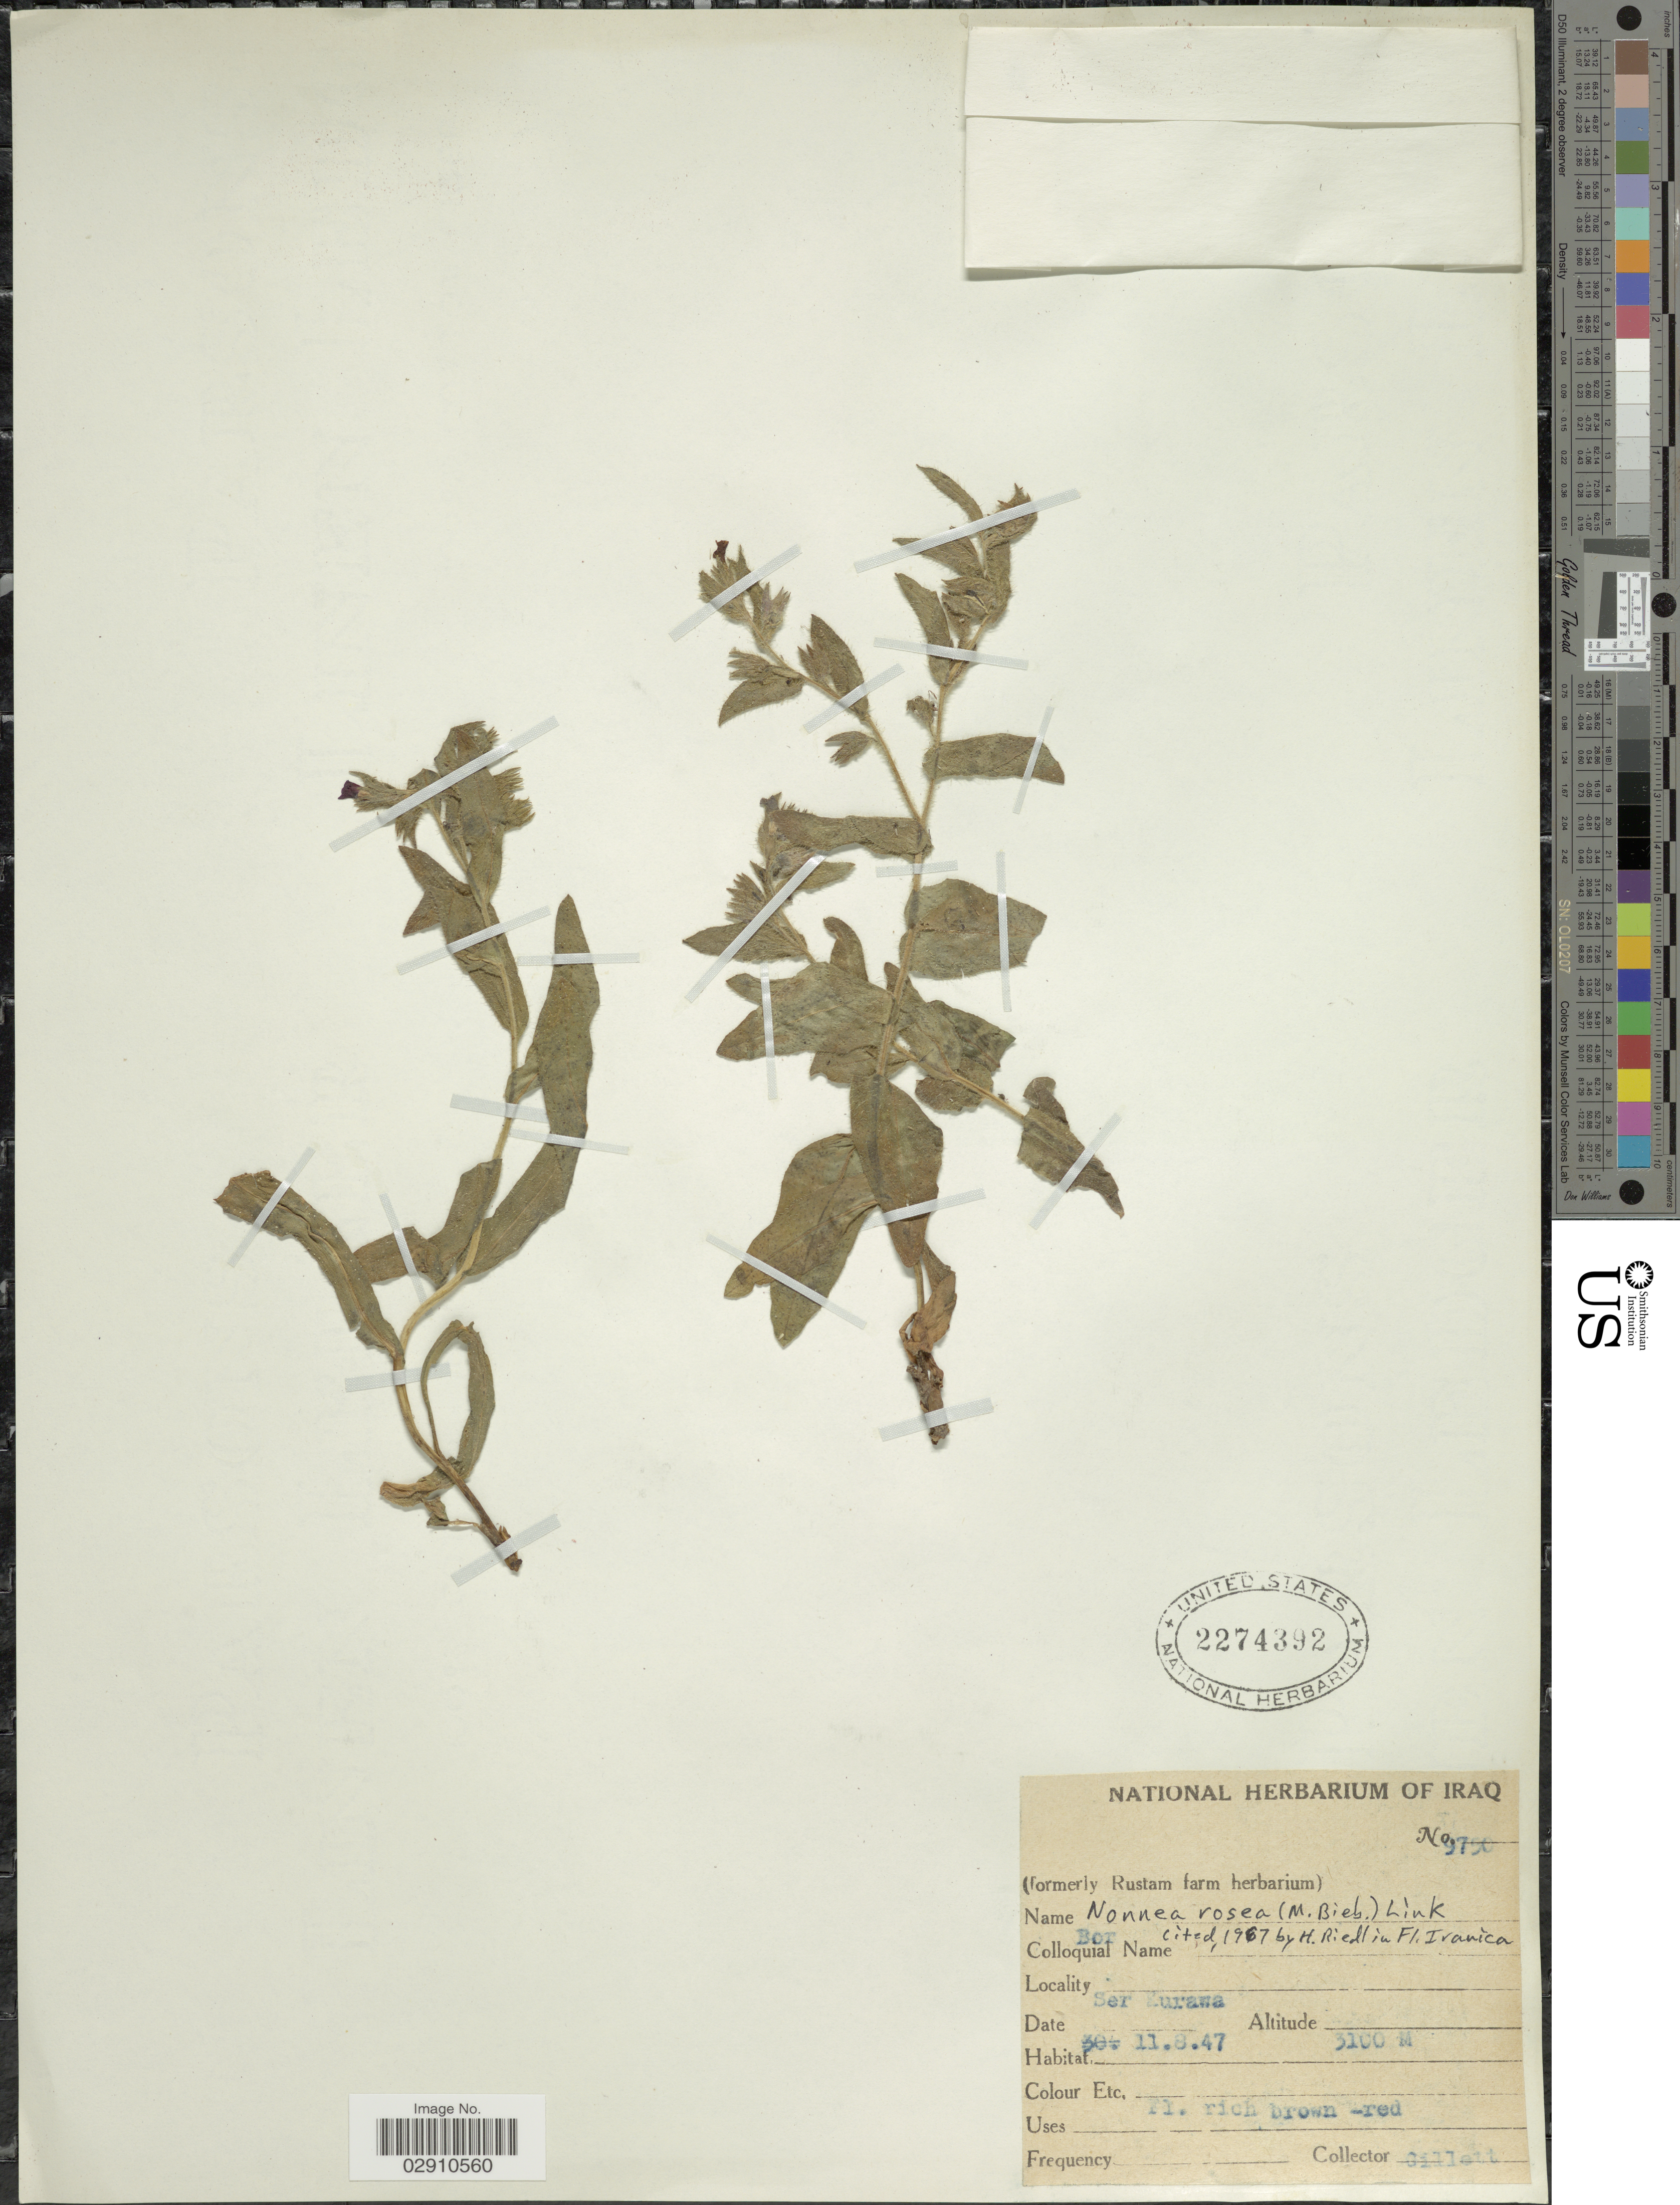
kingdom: Plantae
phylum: Tracheophyta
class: Magnoliopsida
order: Boraginales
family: Boraginaceae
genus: Nonea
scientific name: Nonea rosea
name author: Link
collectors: Gillett, --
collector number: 9750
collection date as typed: Transcribed d/m/y: 11/8/47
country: Iraq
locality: Ser Eurawa.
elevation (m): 3100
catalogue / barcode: US 2274392